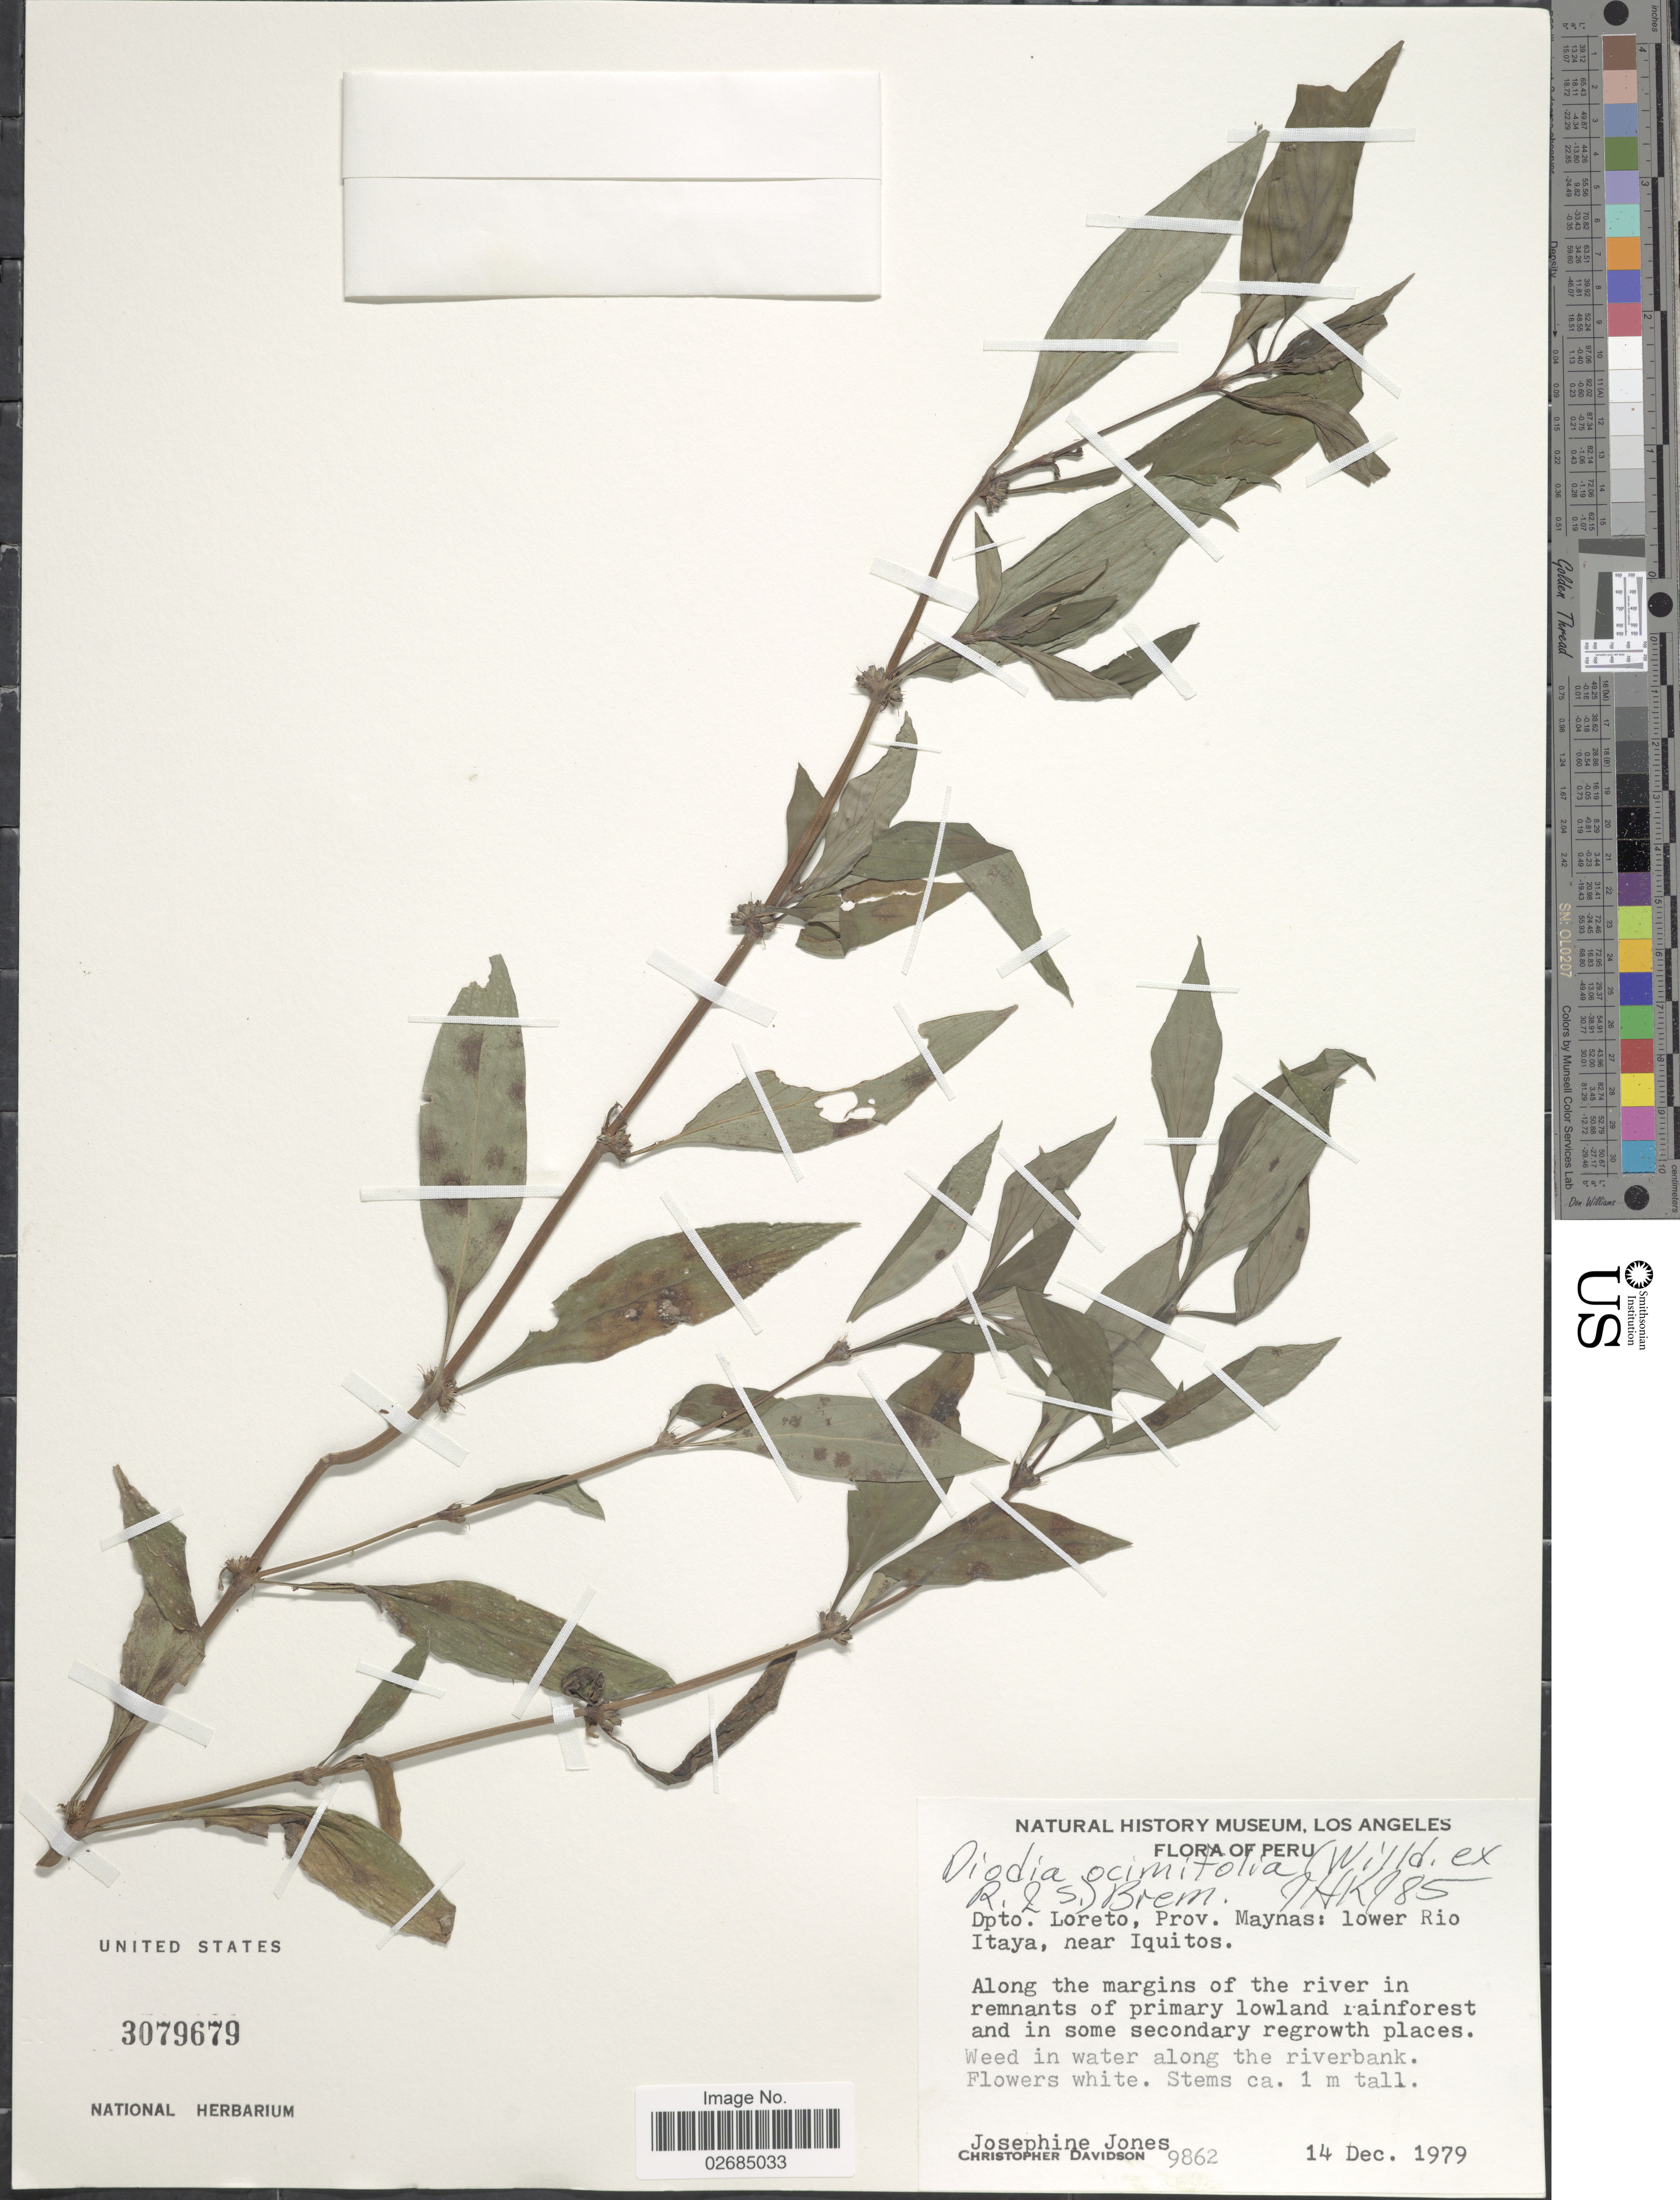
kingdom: Plantae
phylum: Tracheophyta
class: Magnoliopsida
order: Gentianales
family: Rubiaceae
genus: Diodia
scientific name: Diodia ocimifolia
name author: (Willd. ex Roem. & Schult.) Bremek.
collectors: J. Jones & C. Davidson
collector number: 9862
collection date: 1979-12-14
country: Peru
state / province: Loreto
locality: Dpto. Loreto, Prov. Maynas: lower Rio Itaya, near Iquitos.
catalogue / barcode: US 3079679